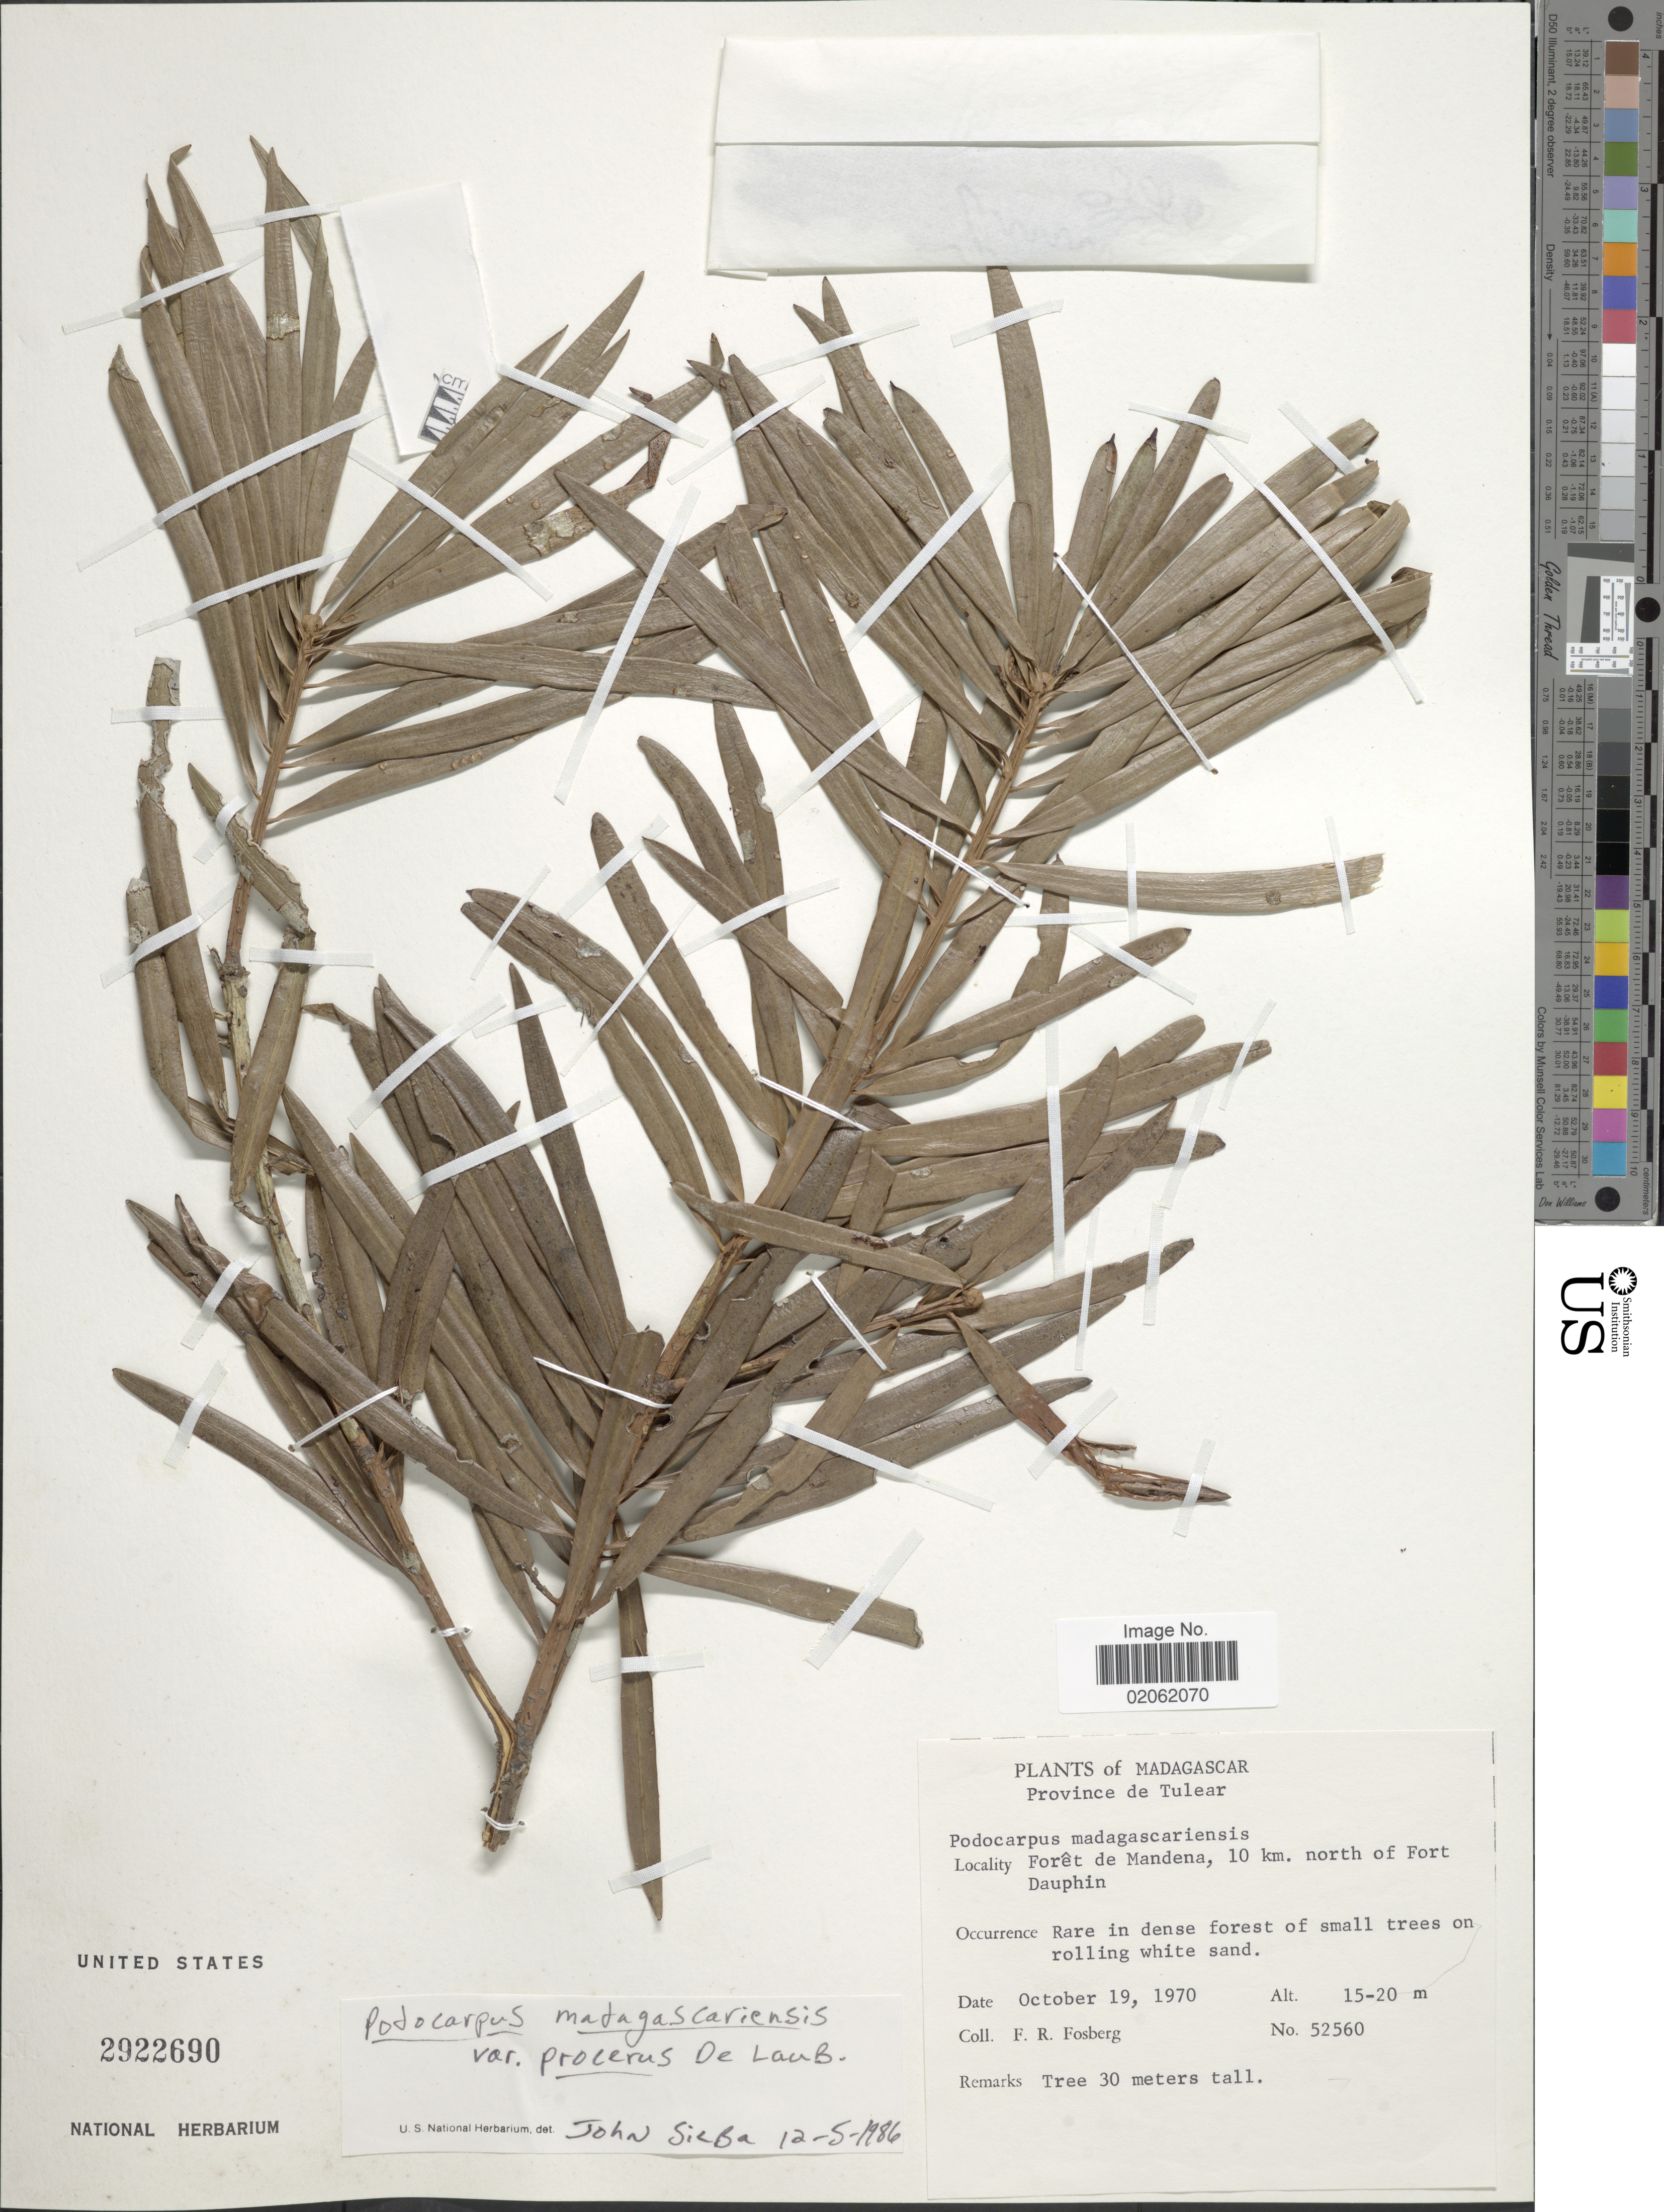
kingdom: Plantae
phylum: Tracheophyta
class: Pinopsida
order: Pinales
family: Podocarpaceae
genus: Podocarpus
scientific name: Podocarpus madagascariensis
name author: Baker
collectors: F. R. Fosberg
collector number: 52560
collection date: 1970-10-19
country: Madagascar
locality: Province de Tulear, Forêt de Mandena, 10 km. north of Fort Dauphin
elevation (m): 15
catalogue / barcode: US 2922690